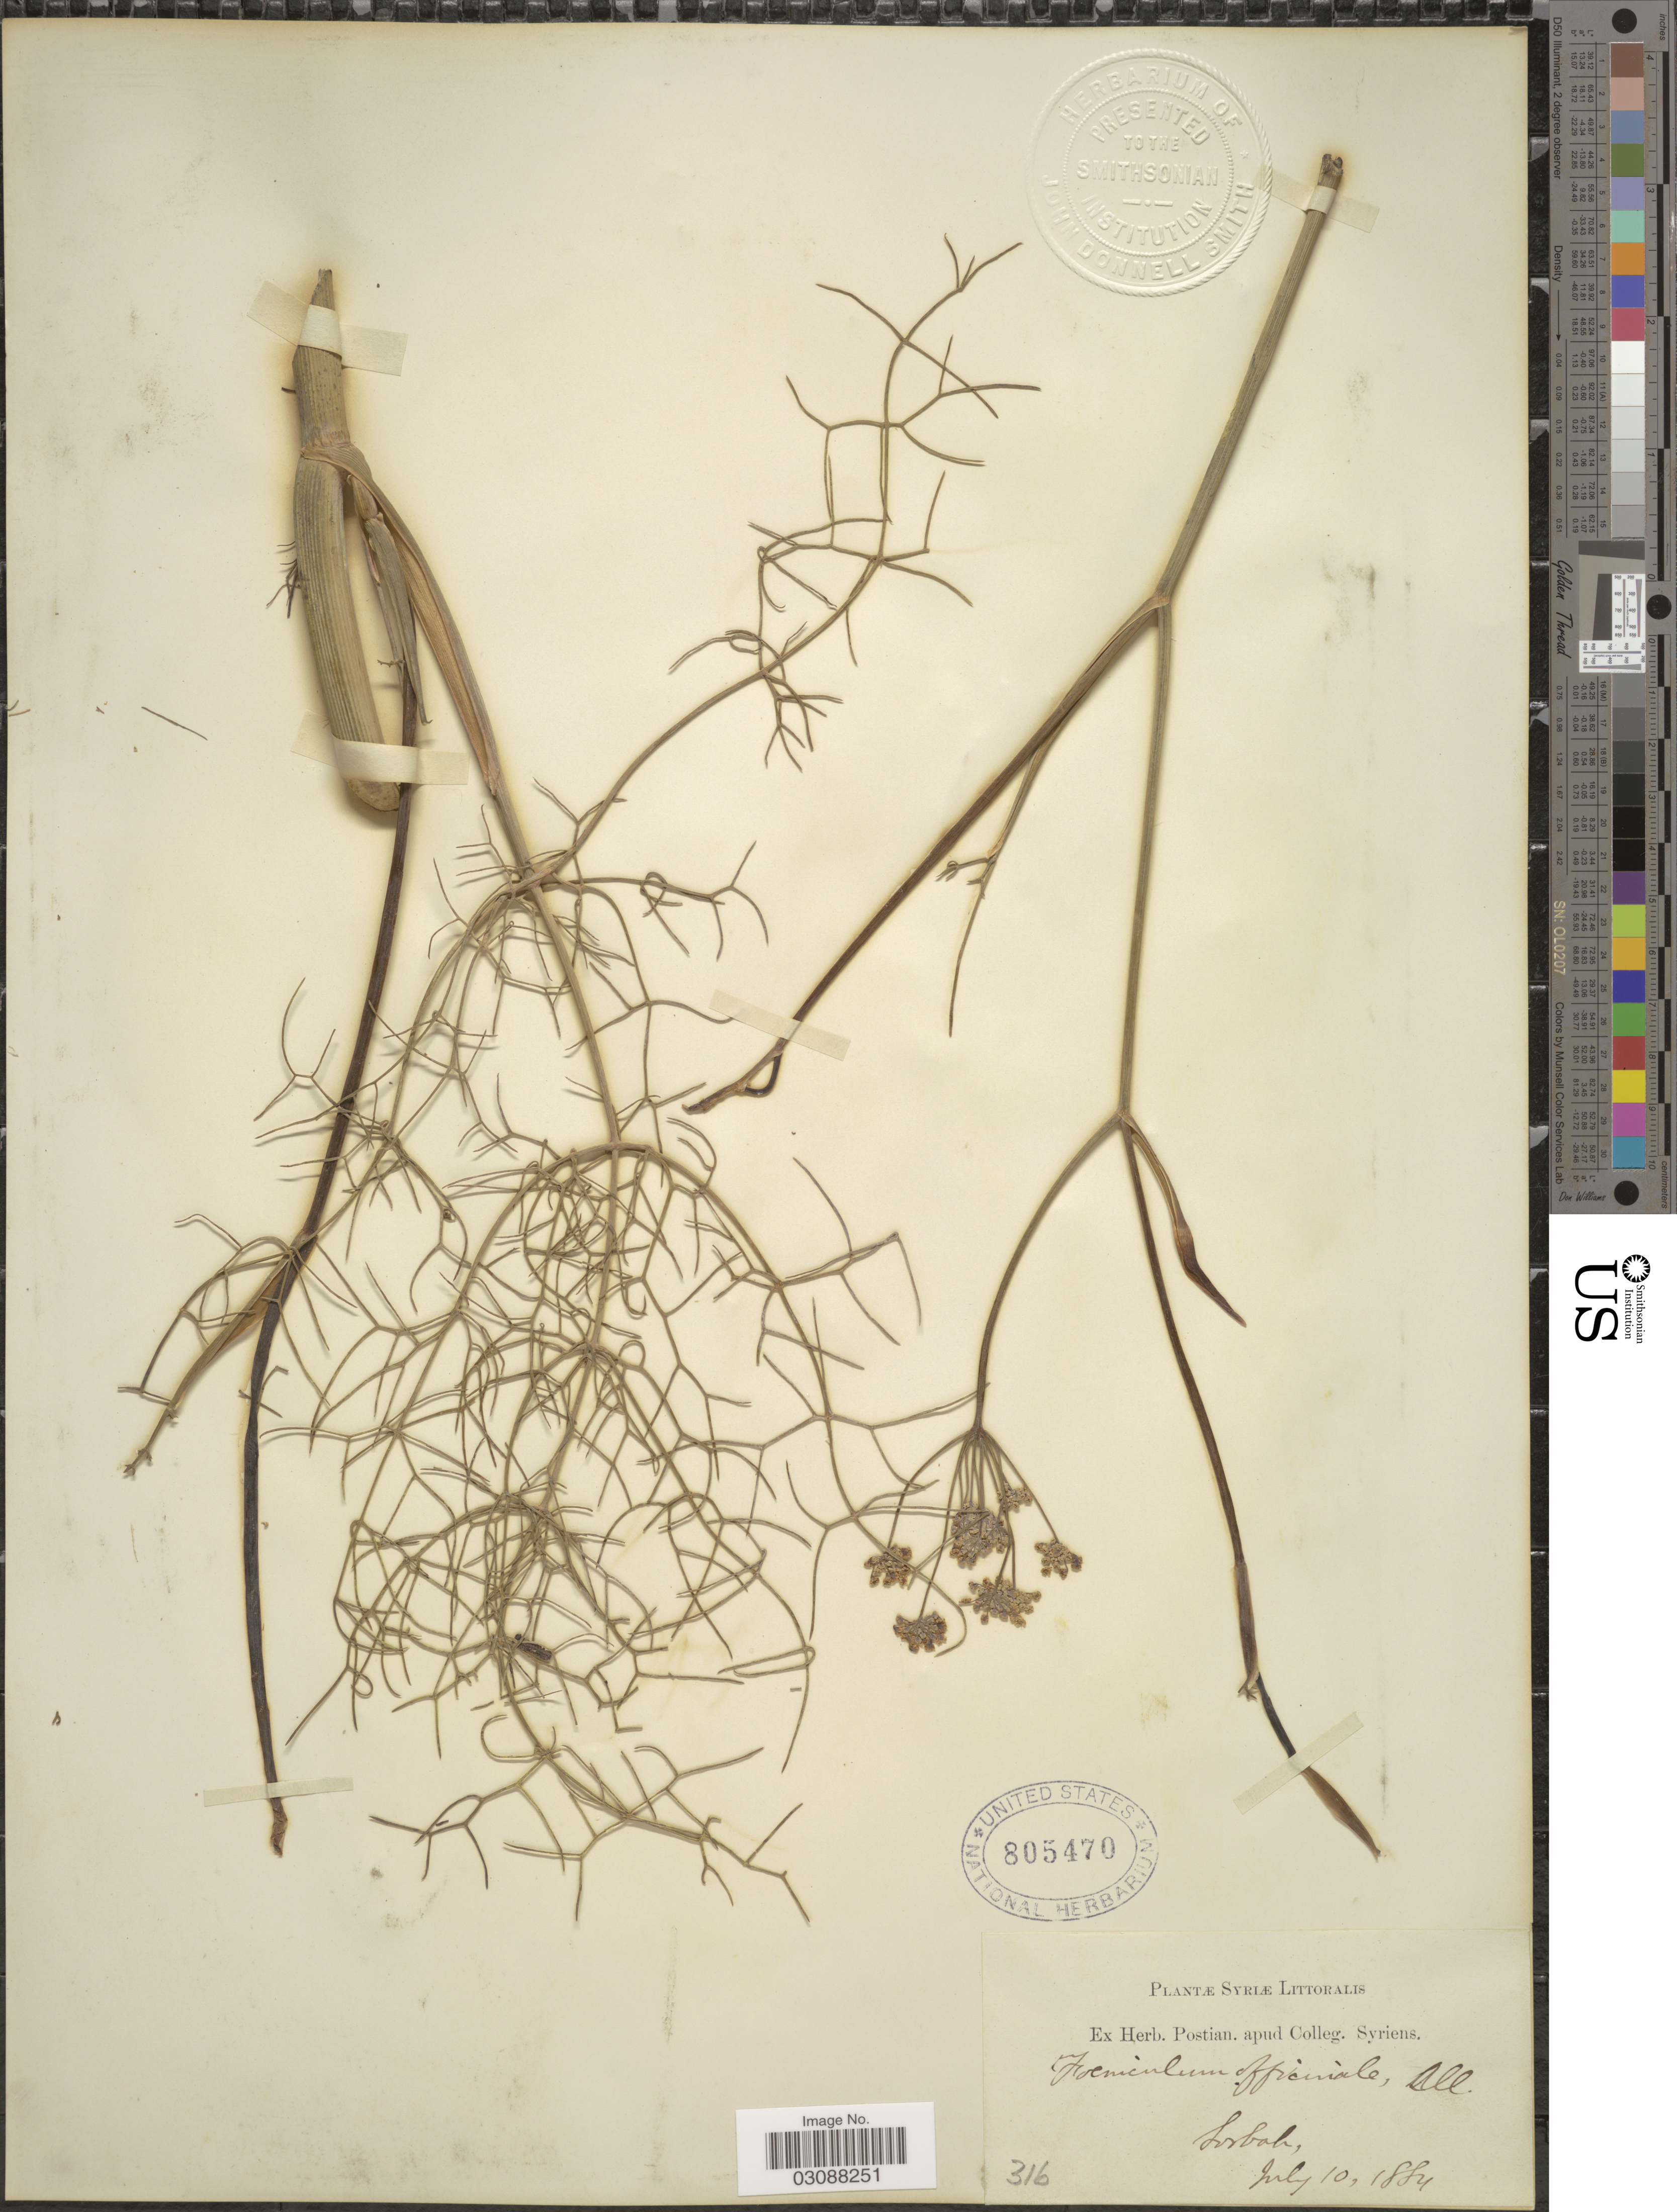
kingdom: Plantae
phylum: Tracheophyta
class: Magnoliopsida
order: Apiales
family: Apiaceae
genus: Foeniculum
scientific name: Foeniculum vulgare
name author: Mill.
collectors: ex herb. Postian. apud Colleg. Syriens. Protest. USE "Fannie P. A. Shepard" (10308853) AS PRIMARY COLLECTOR INSTEAD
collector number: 316?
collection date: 1884-07-10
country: Syria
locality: Syriæ Littoralis. Sorbah [interpreted].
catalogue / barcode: US 805470